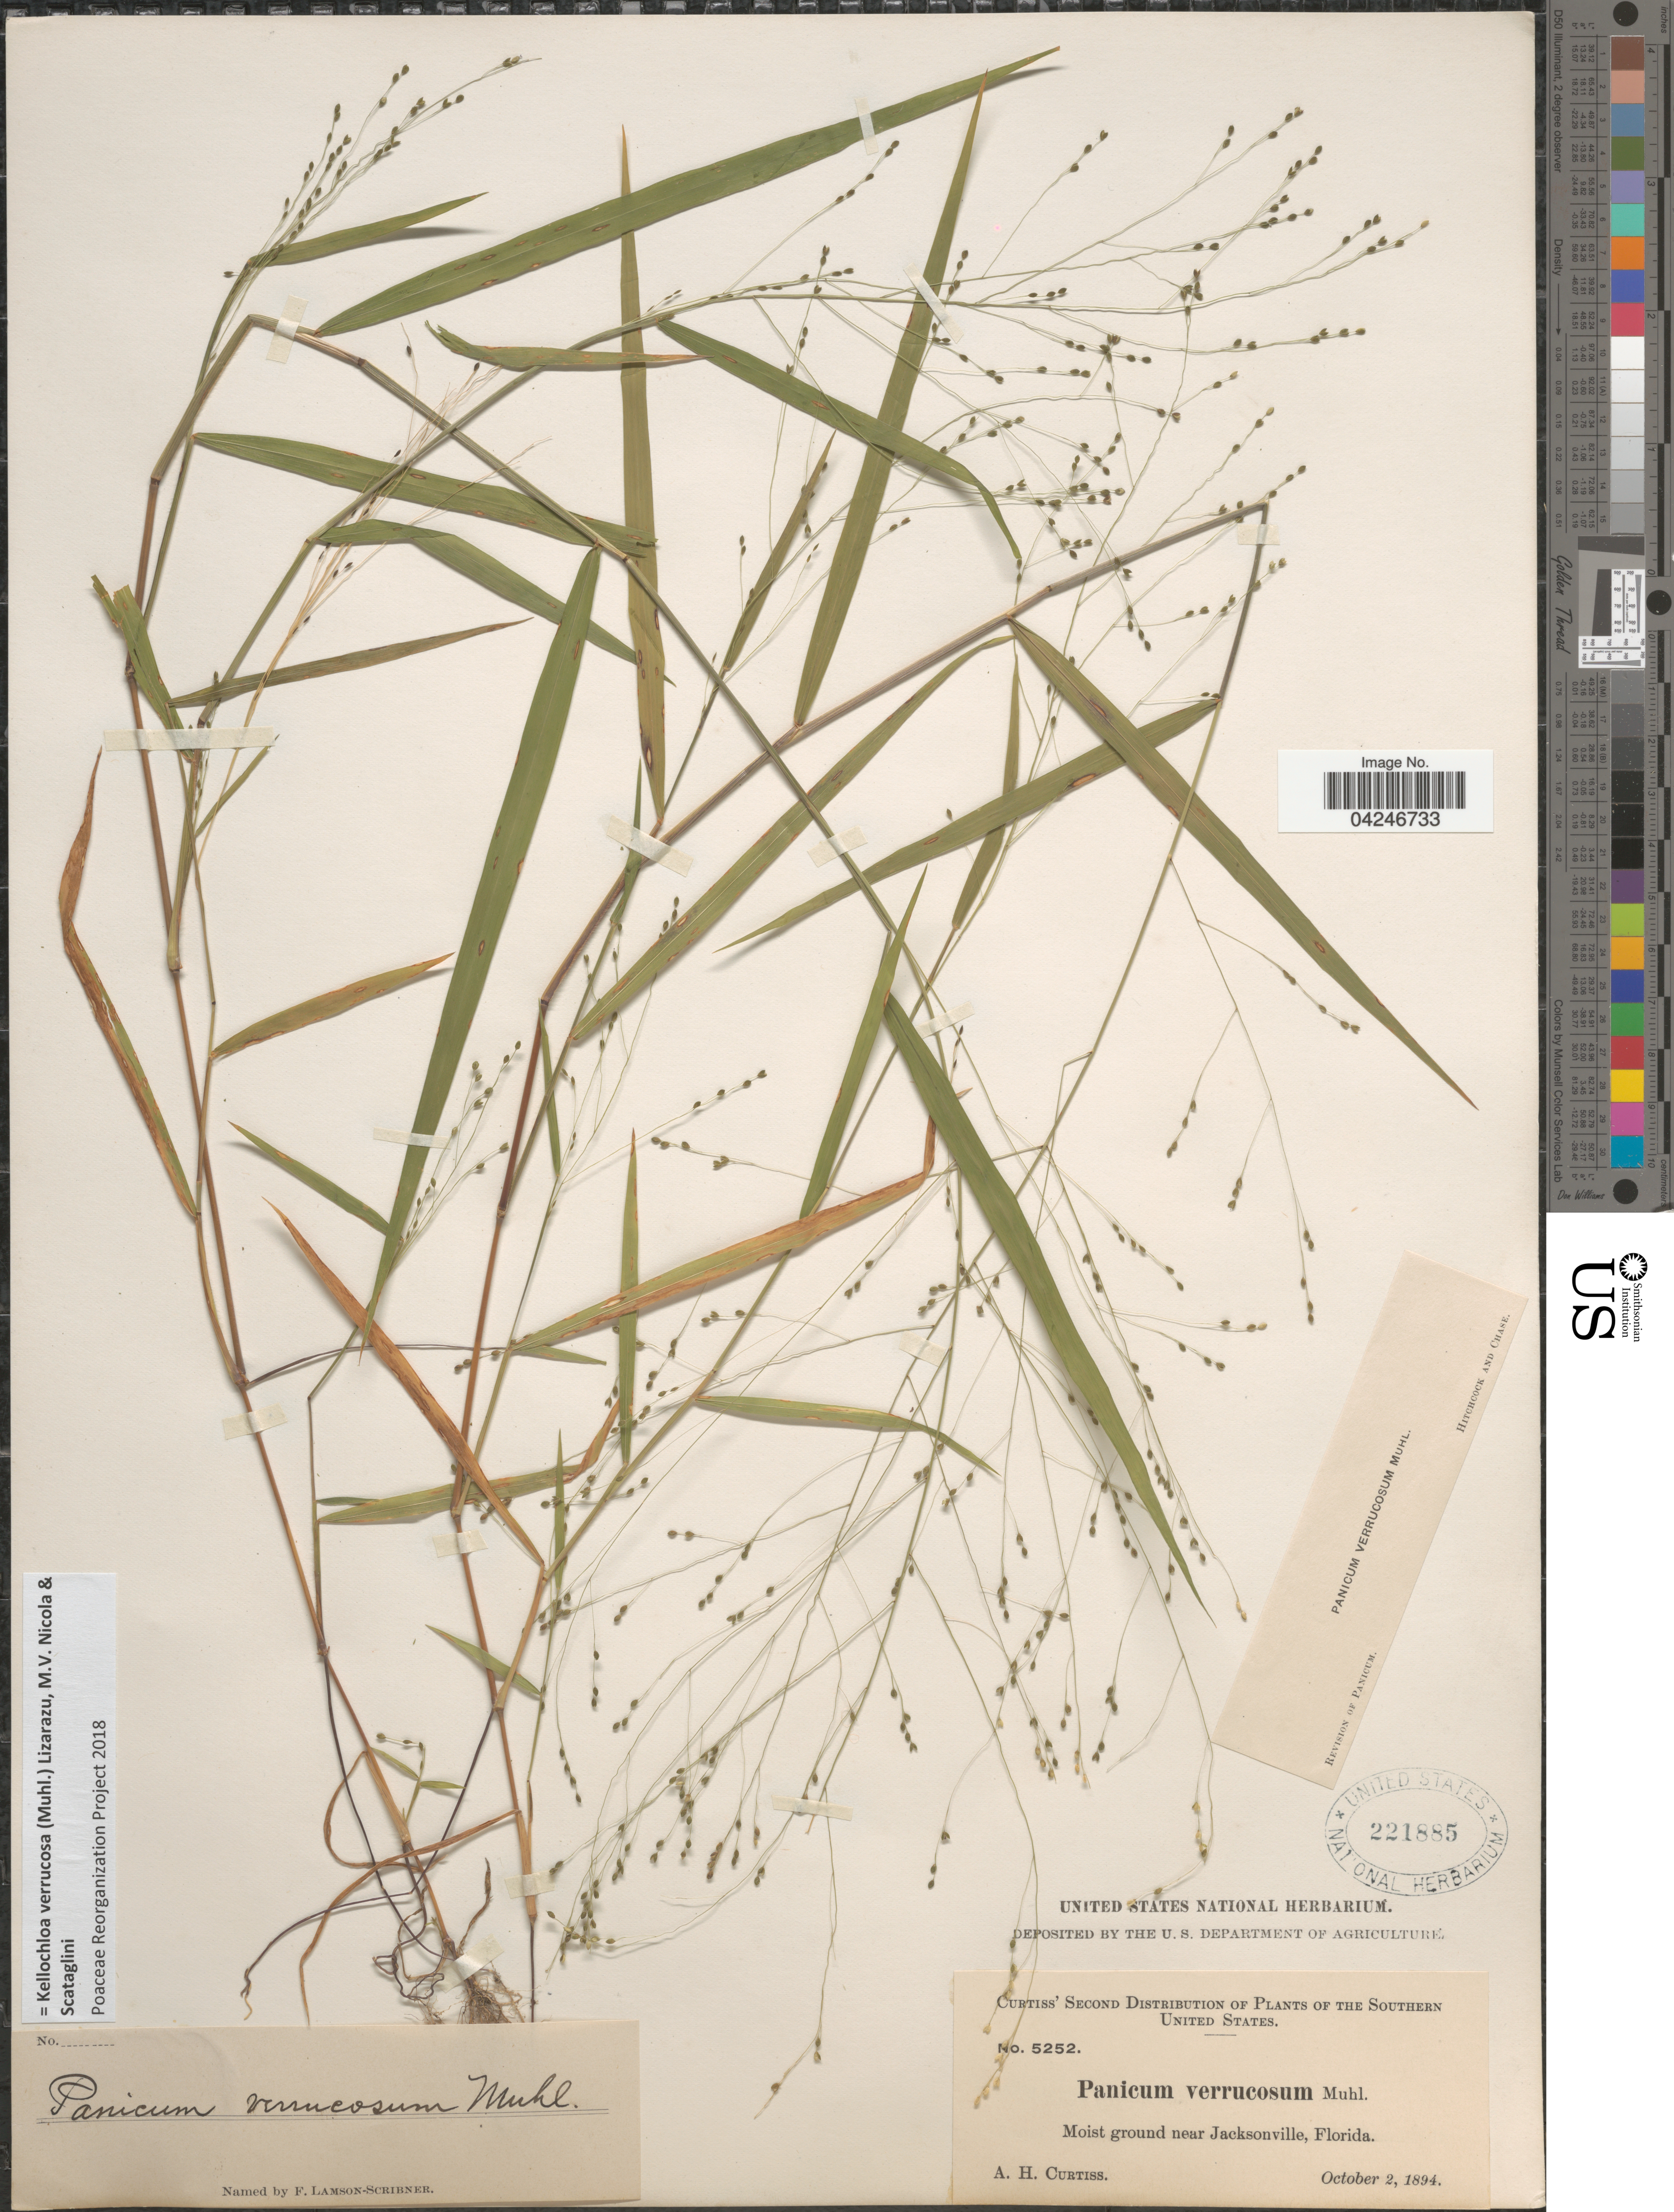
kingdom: Plantae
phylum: Tracheophyta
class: Liliopsida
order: Poales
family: Poaceae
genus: Kellochloa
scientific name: Kellochloa verrucosa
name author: (Muhl.) Lizarazu et al.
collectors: A. H. Curtiss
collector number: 5252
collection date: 1894-10-02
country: United States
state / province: Florida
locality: The Southern United States. Moist ground near Jacksonville.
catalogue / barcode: US 221885